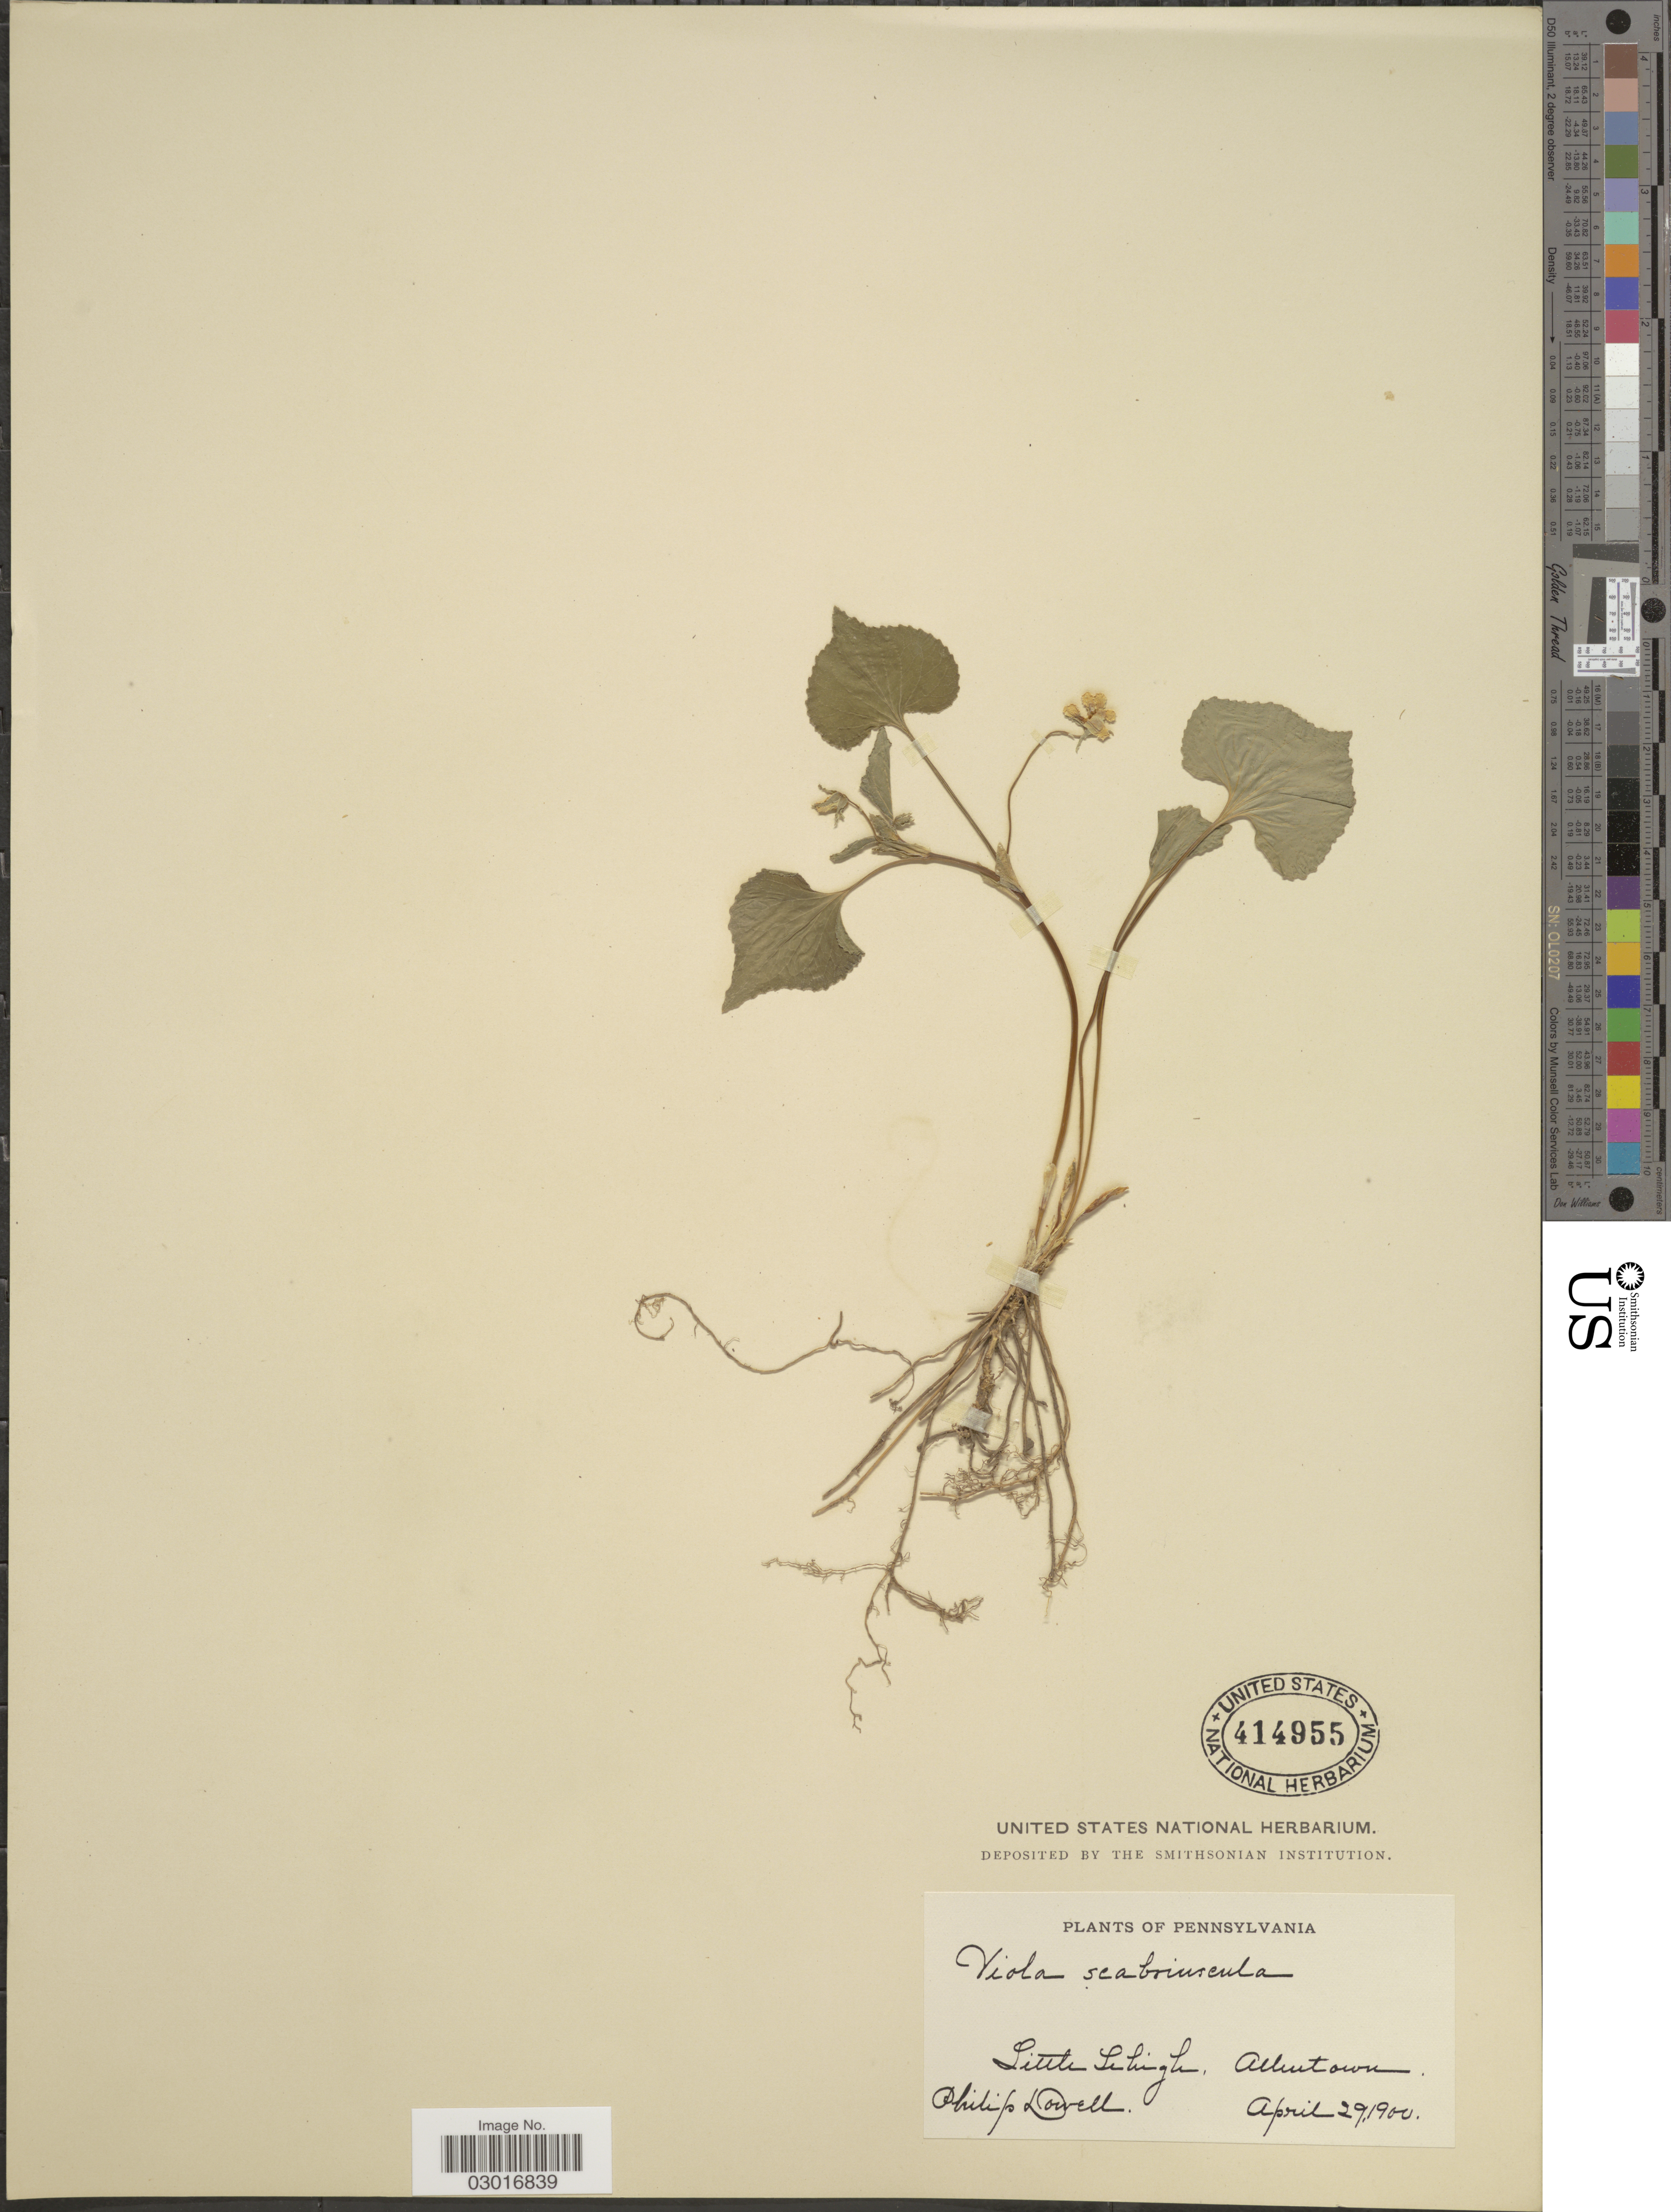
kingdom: Plantae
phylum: Tracheophyta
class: Magnoliopsida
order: Malpighiales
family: Violaceae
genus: Viola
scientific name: Viola scabriuscula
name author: (Torr. & A. Gray) Shafer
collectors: P. Dowell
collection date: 1900-04-29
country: United States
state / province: Pennsylvania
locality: Little Lehigh, Allentown.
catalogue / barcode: US 414955